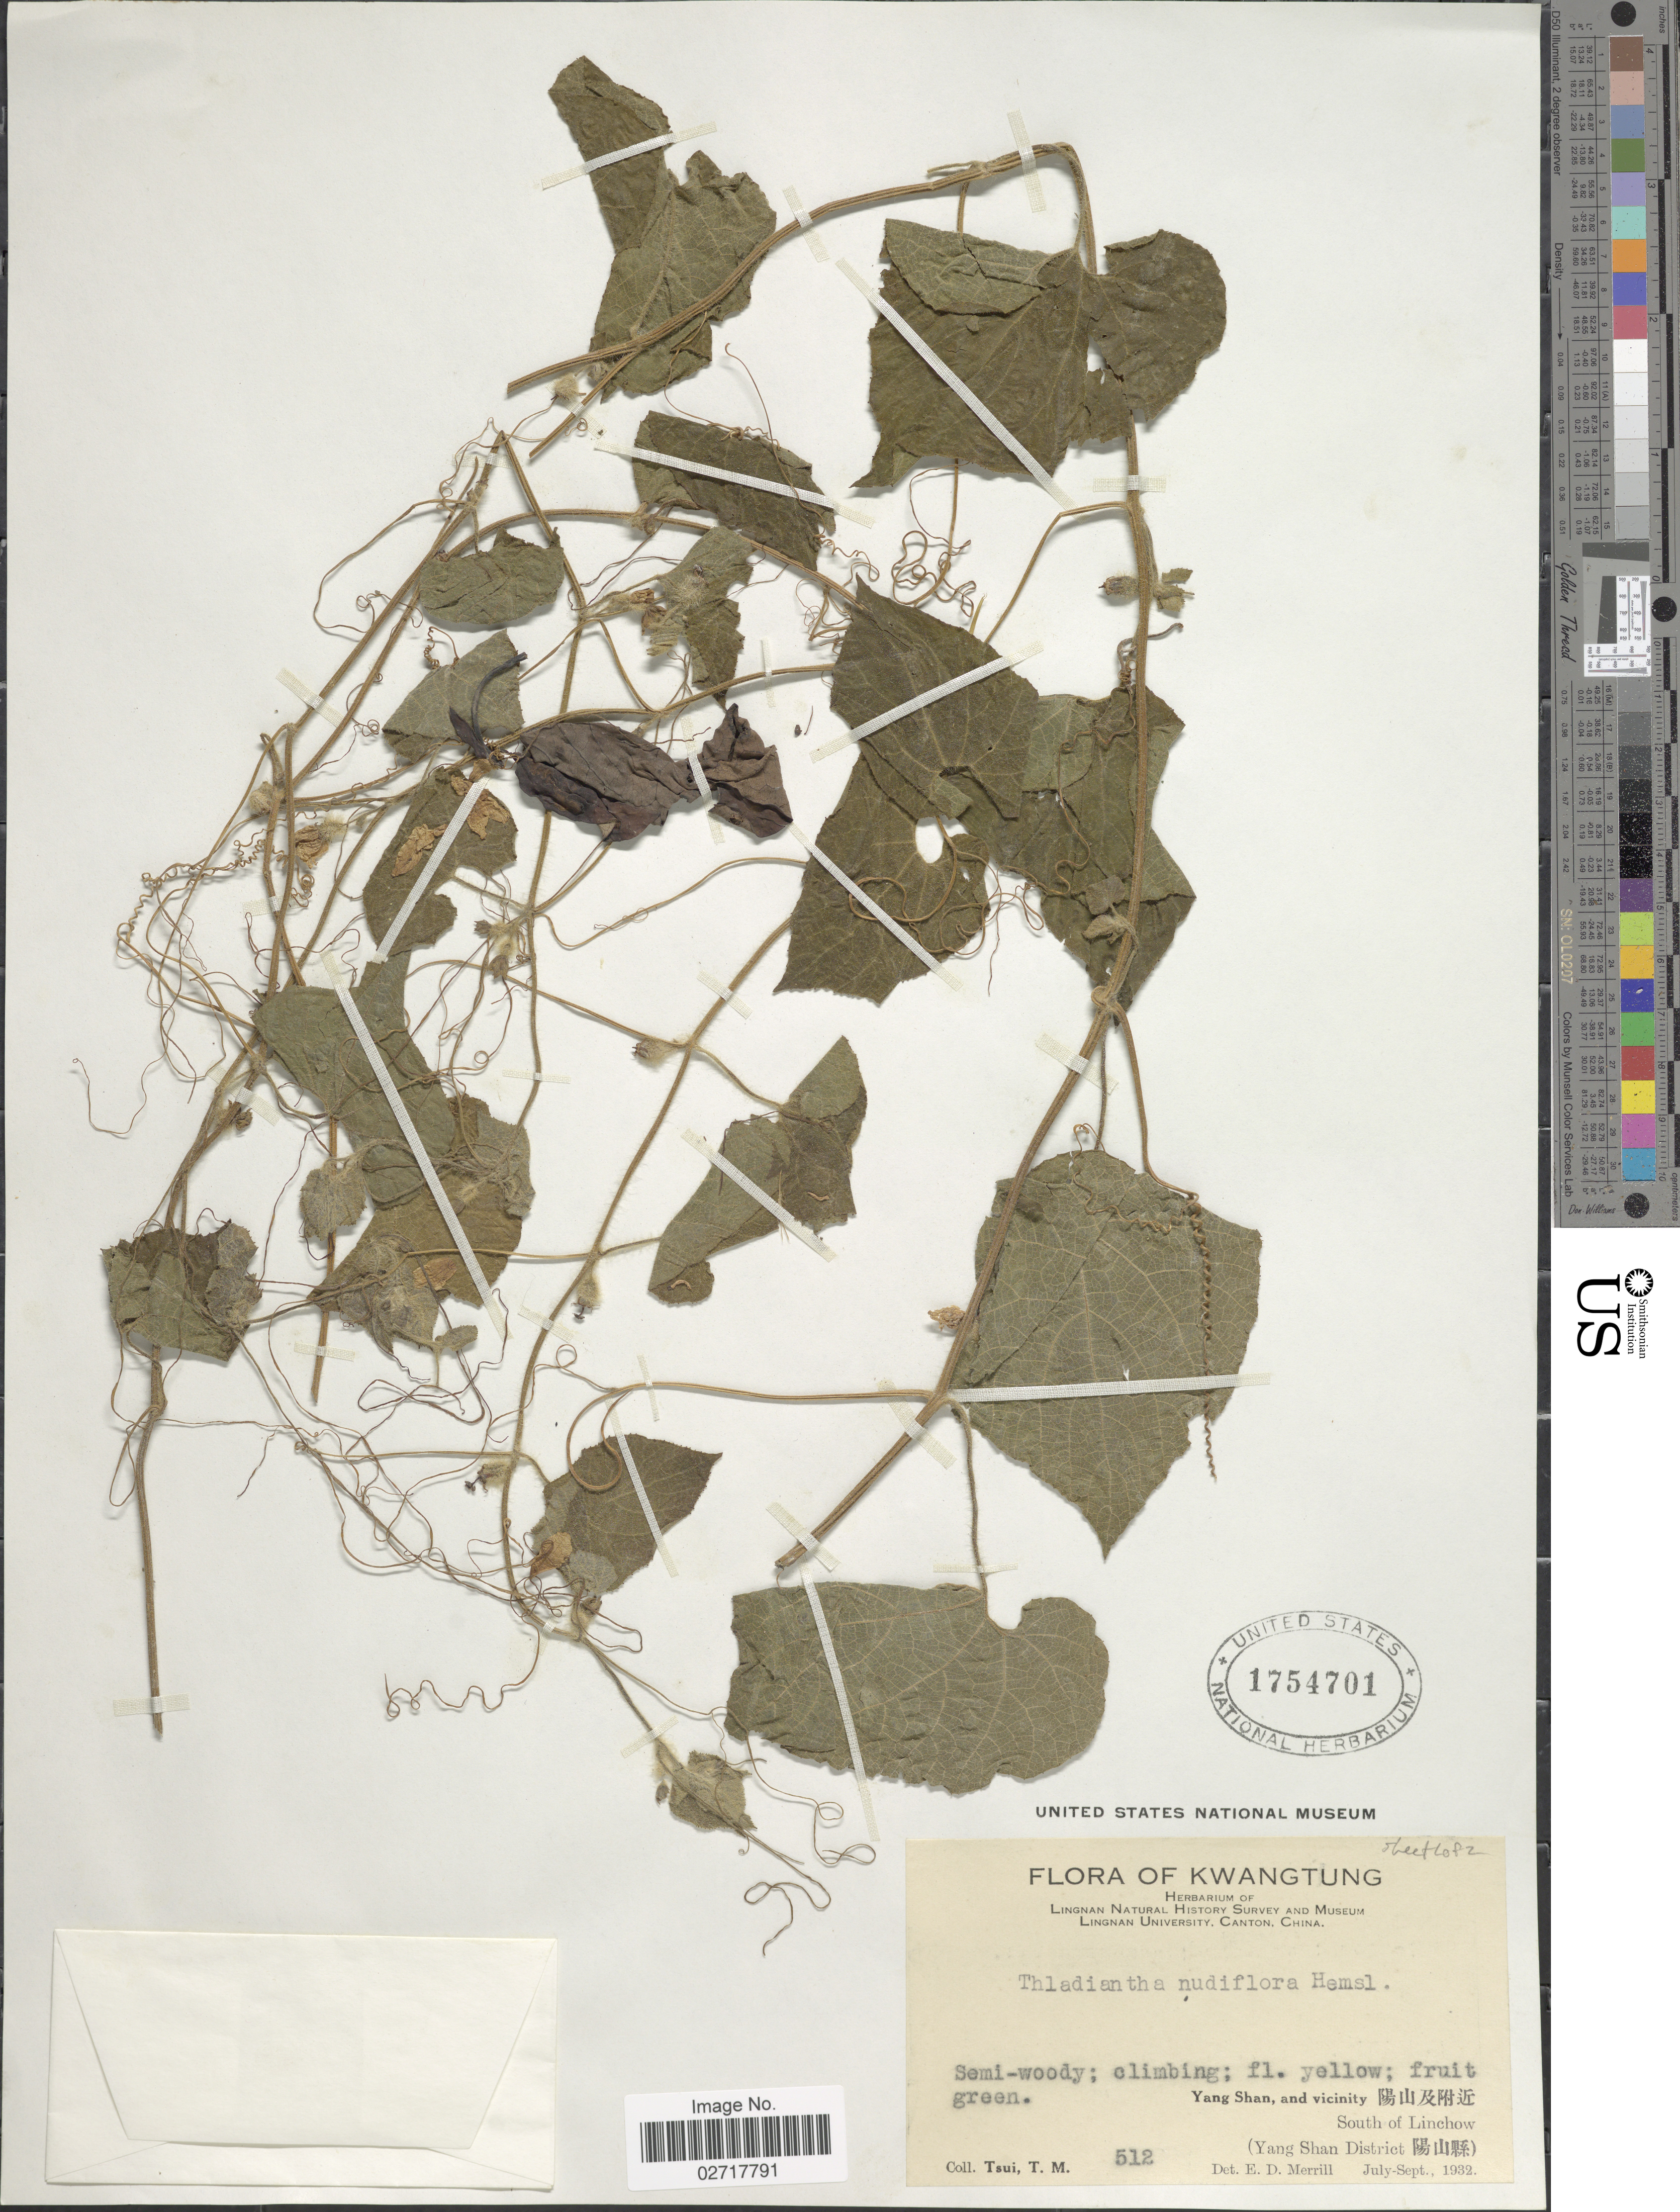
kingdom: Plantae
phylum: Tracheophyta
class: Magnoliopsida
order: Cucurbitales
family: Cucurbitaceae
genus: Thladiantha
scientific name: Thladiantha nudiflora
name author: Hemsl.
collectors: T. Tsui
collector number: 512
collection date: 1932-07/1932-09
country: China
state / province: Guangdong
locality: Kwangtung Yang Shan and vicinity South of Linchow (Yang Shan District)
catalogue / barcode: US 1754701